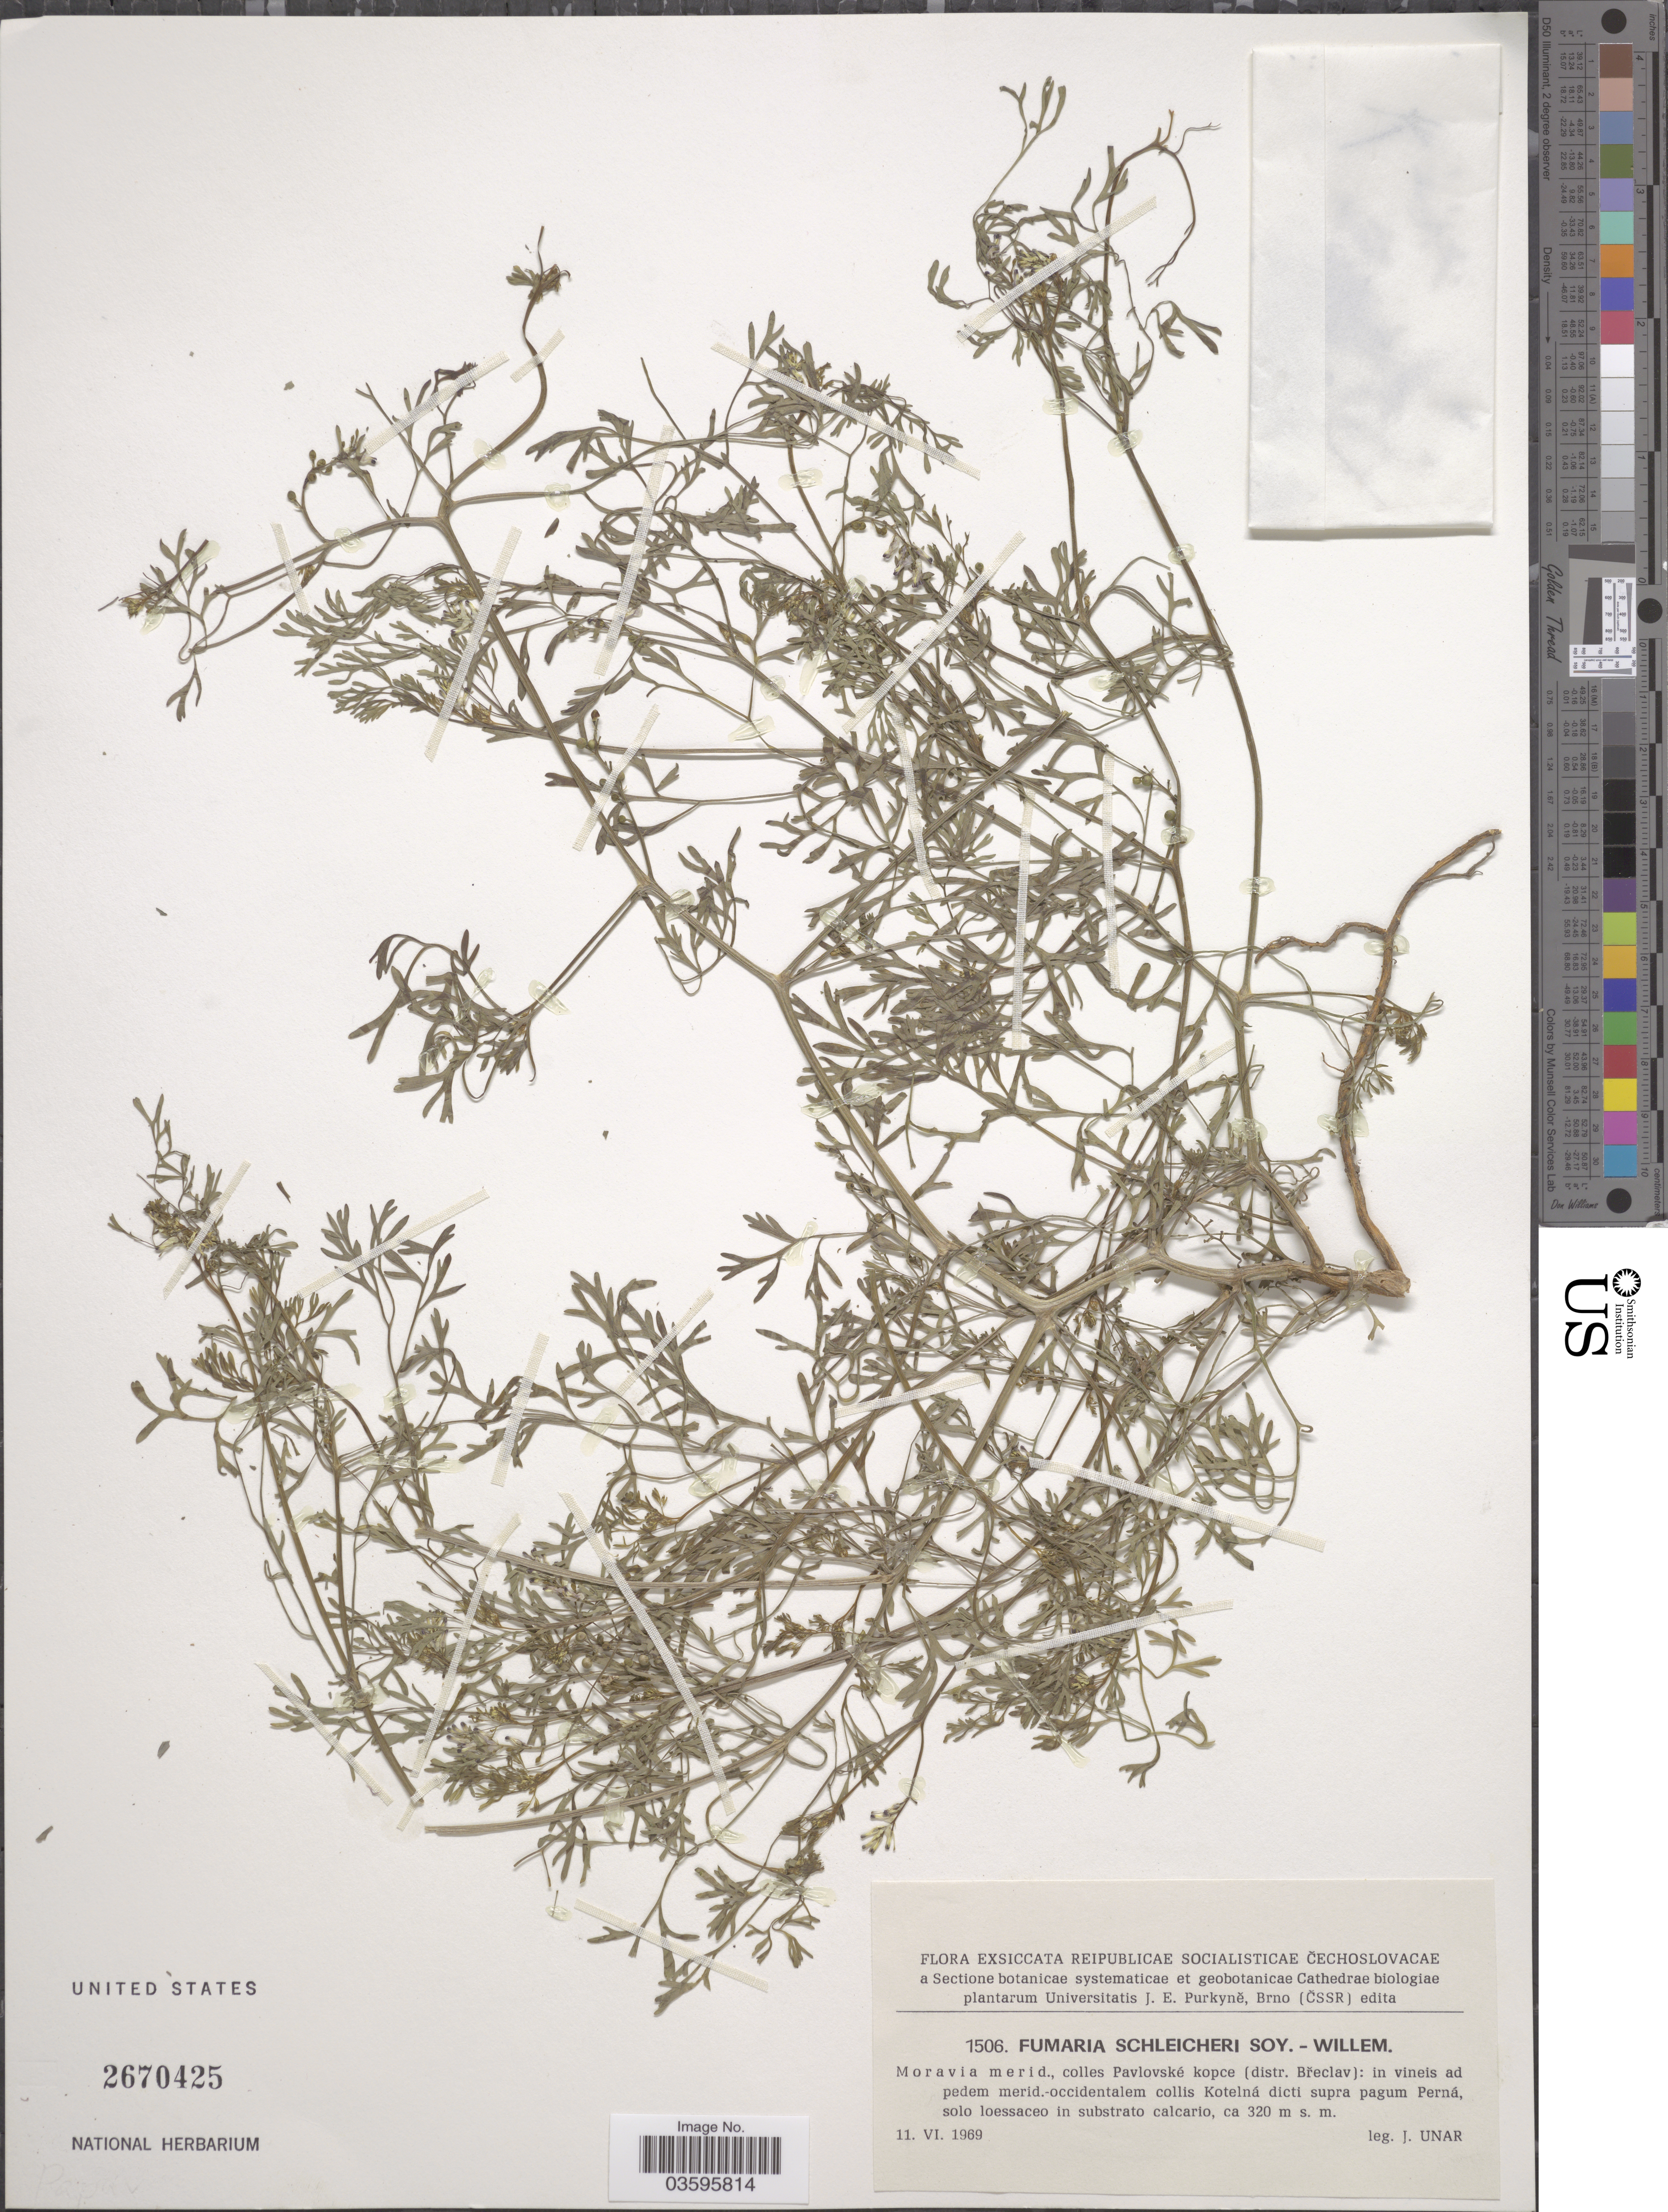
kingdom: Plantae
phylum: Tracheophyta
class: Magnoliopsida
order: Ranunculales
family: Papaveraceae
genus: Fumaria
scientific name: Fumaria schleicheri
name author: Soy.-Willem.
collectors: J. Unar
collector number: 1506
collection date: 1969-06-11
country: Czechia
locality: Reipublicae Socialisticae Čechoslovacae. Moravia merid., colles Pavlovské kopce (distr. Břeclav): in vineis ad pedem merid.-occidentalem collis Kotelná dicti supra pagum Perná, solo loessaceo in substrato calcario.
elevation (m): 320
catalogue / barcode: US 2670425